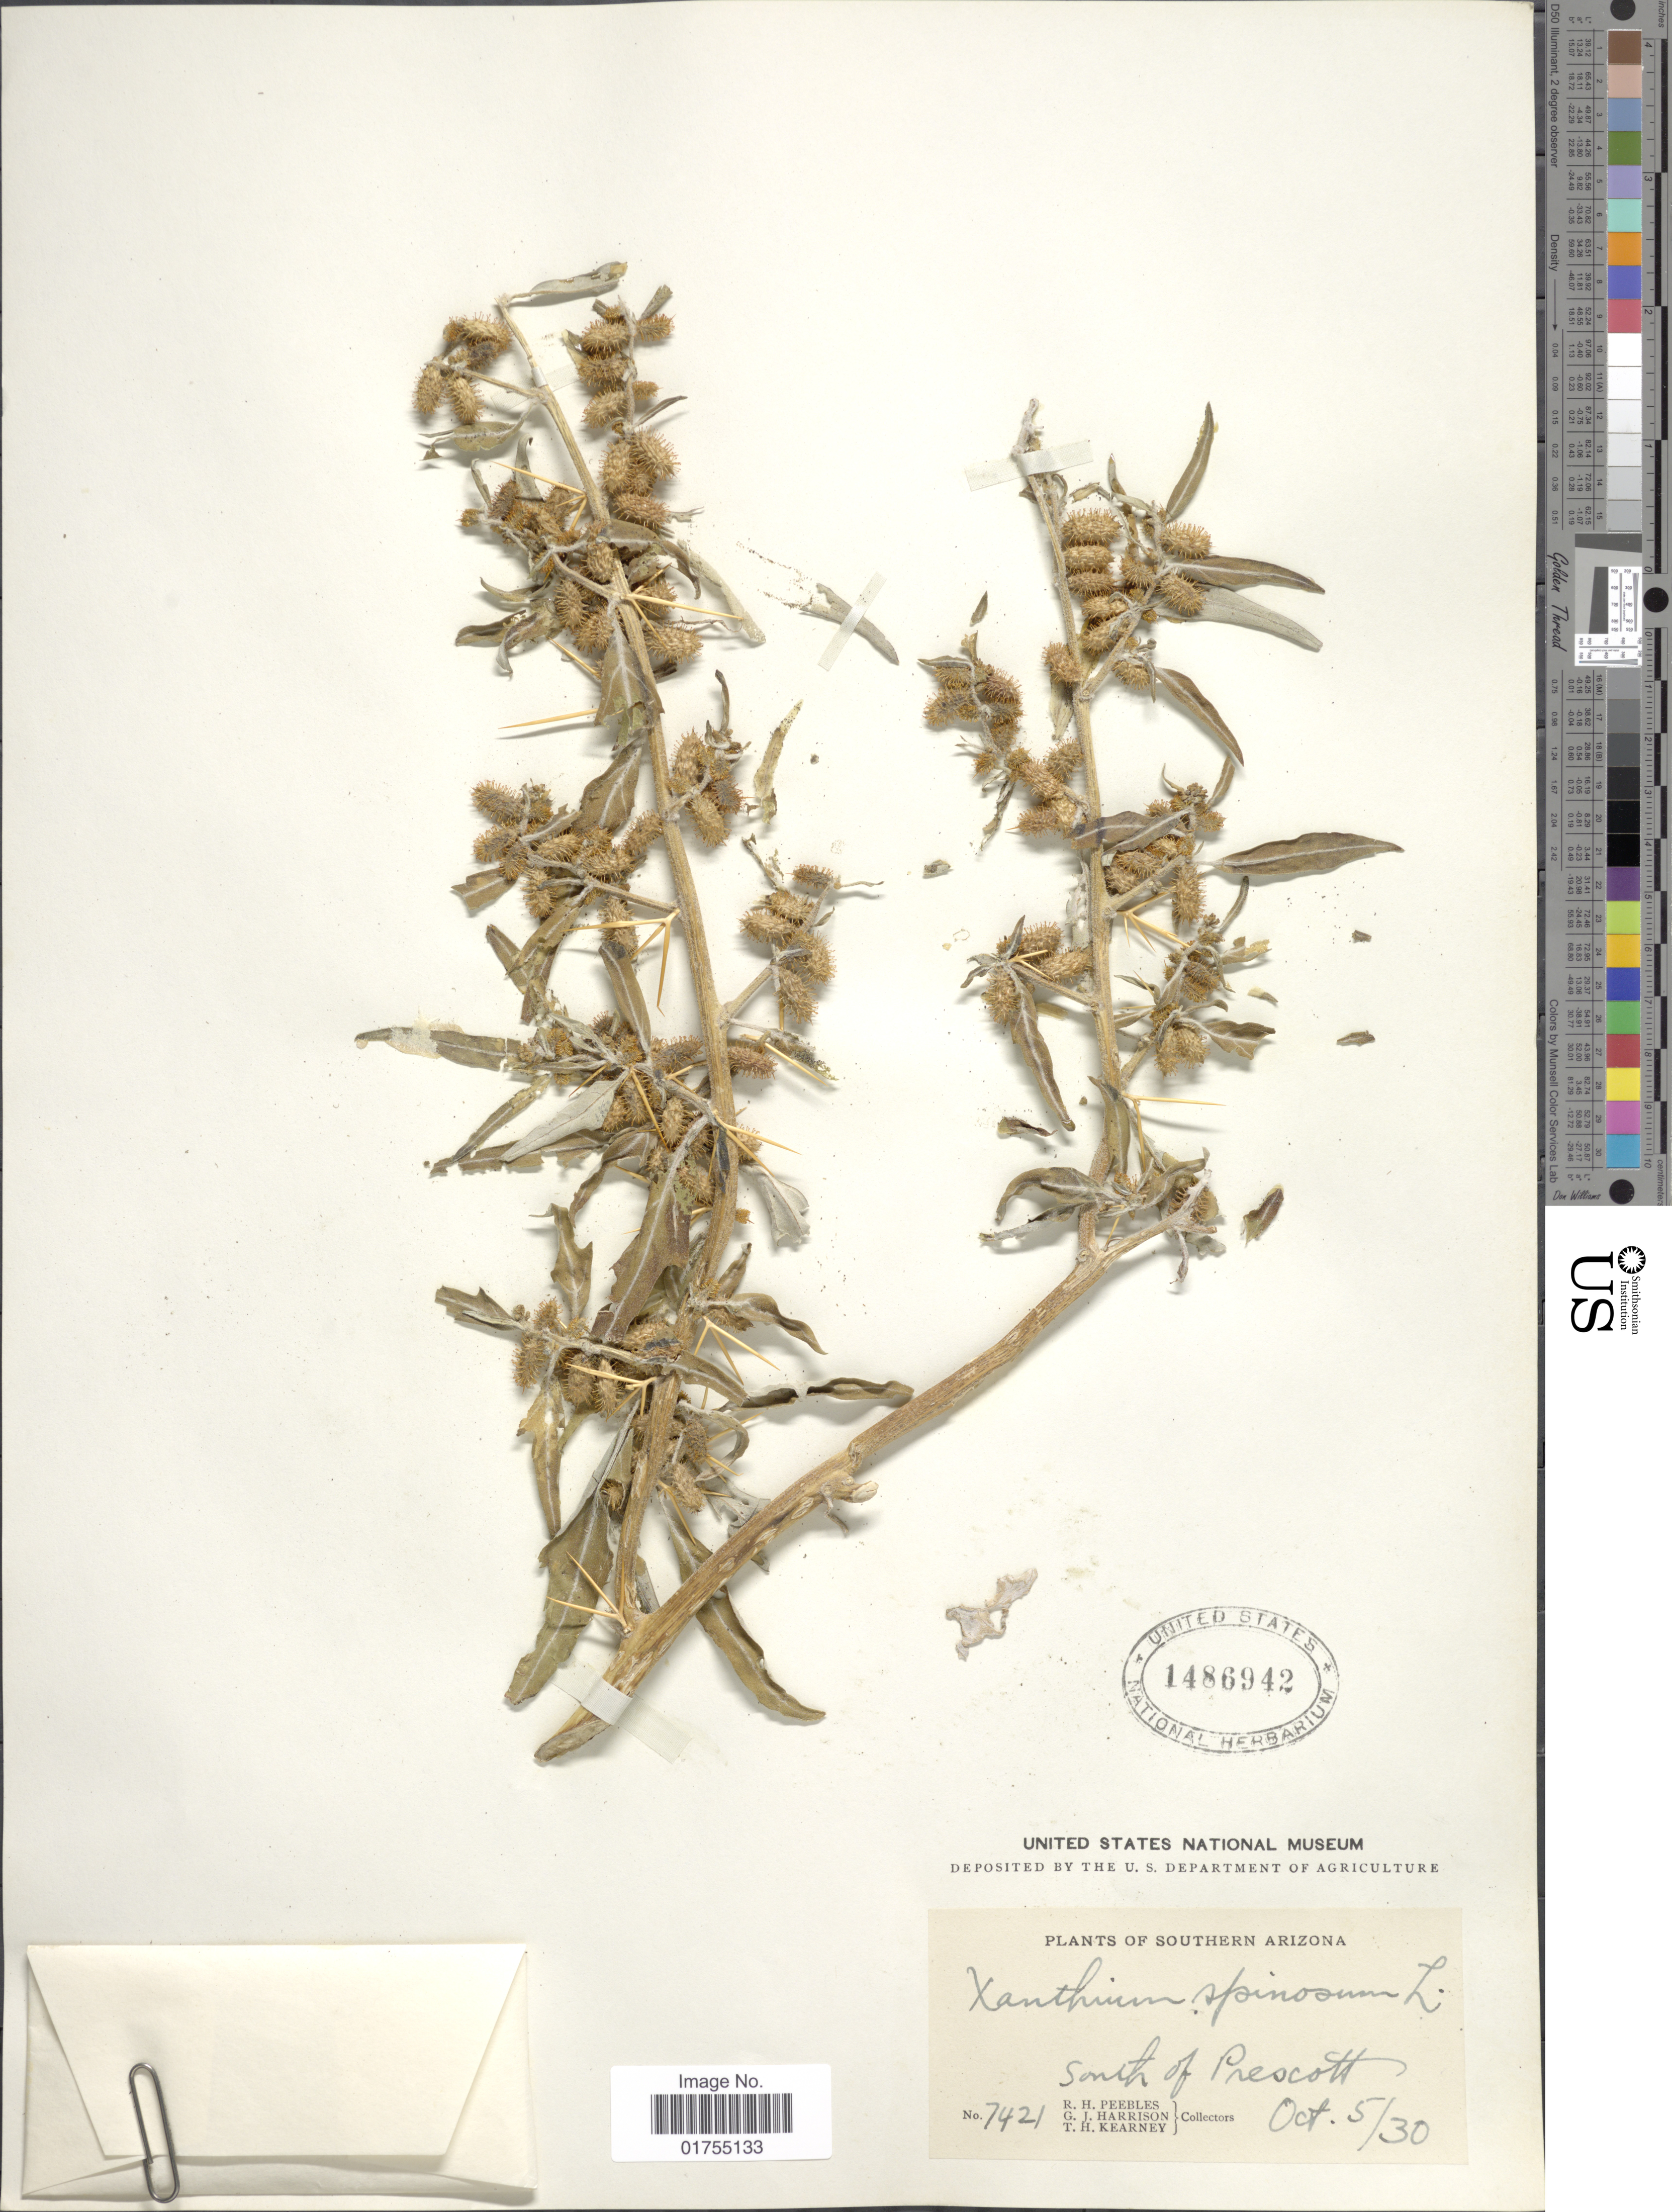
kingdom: Plantae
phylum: Tracheophyta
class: Magnoliopsida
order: Asterales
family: Asteraceae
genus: Xanthium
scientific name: Xanthium spinosum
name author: L.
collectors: R. H. Peebles, G. J. Harrison & T. H. Kearney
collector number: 7421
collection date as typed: Transcribed d/m/y: 5/10/30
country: United States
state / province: Arizona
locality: Southern Arizona. South of Prescott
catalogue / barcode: US 1486942